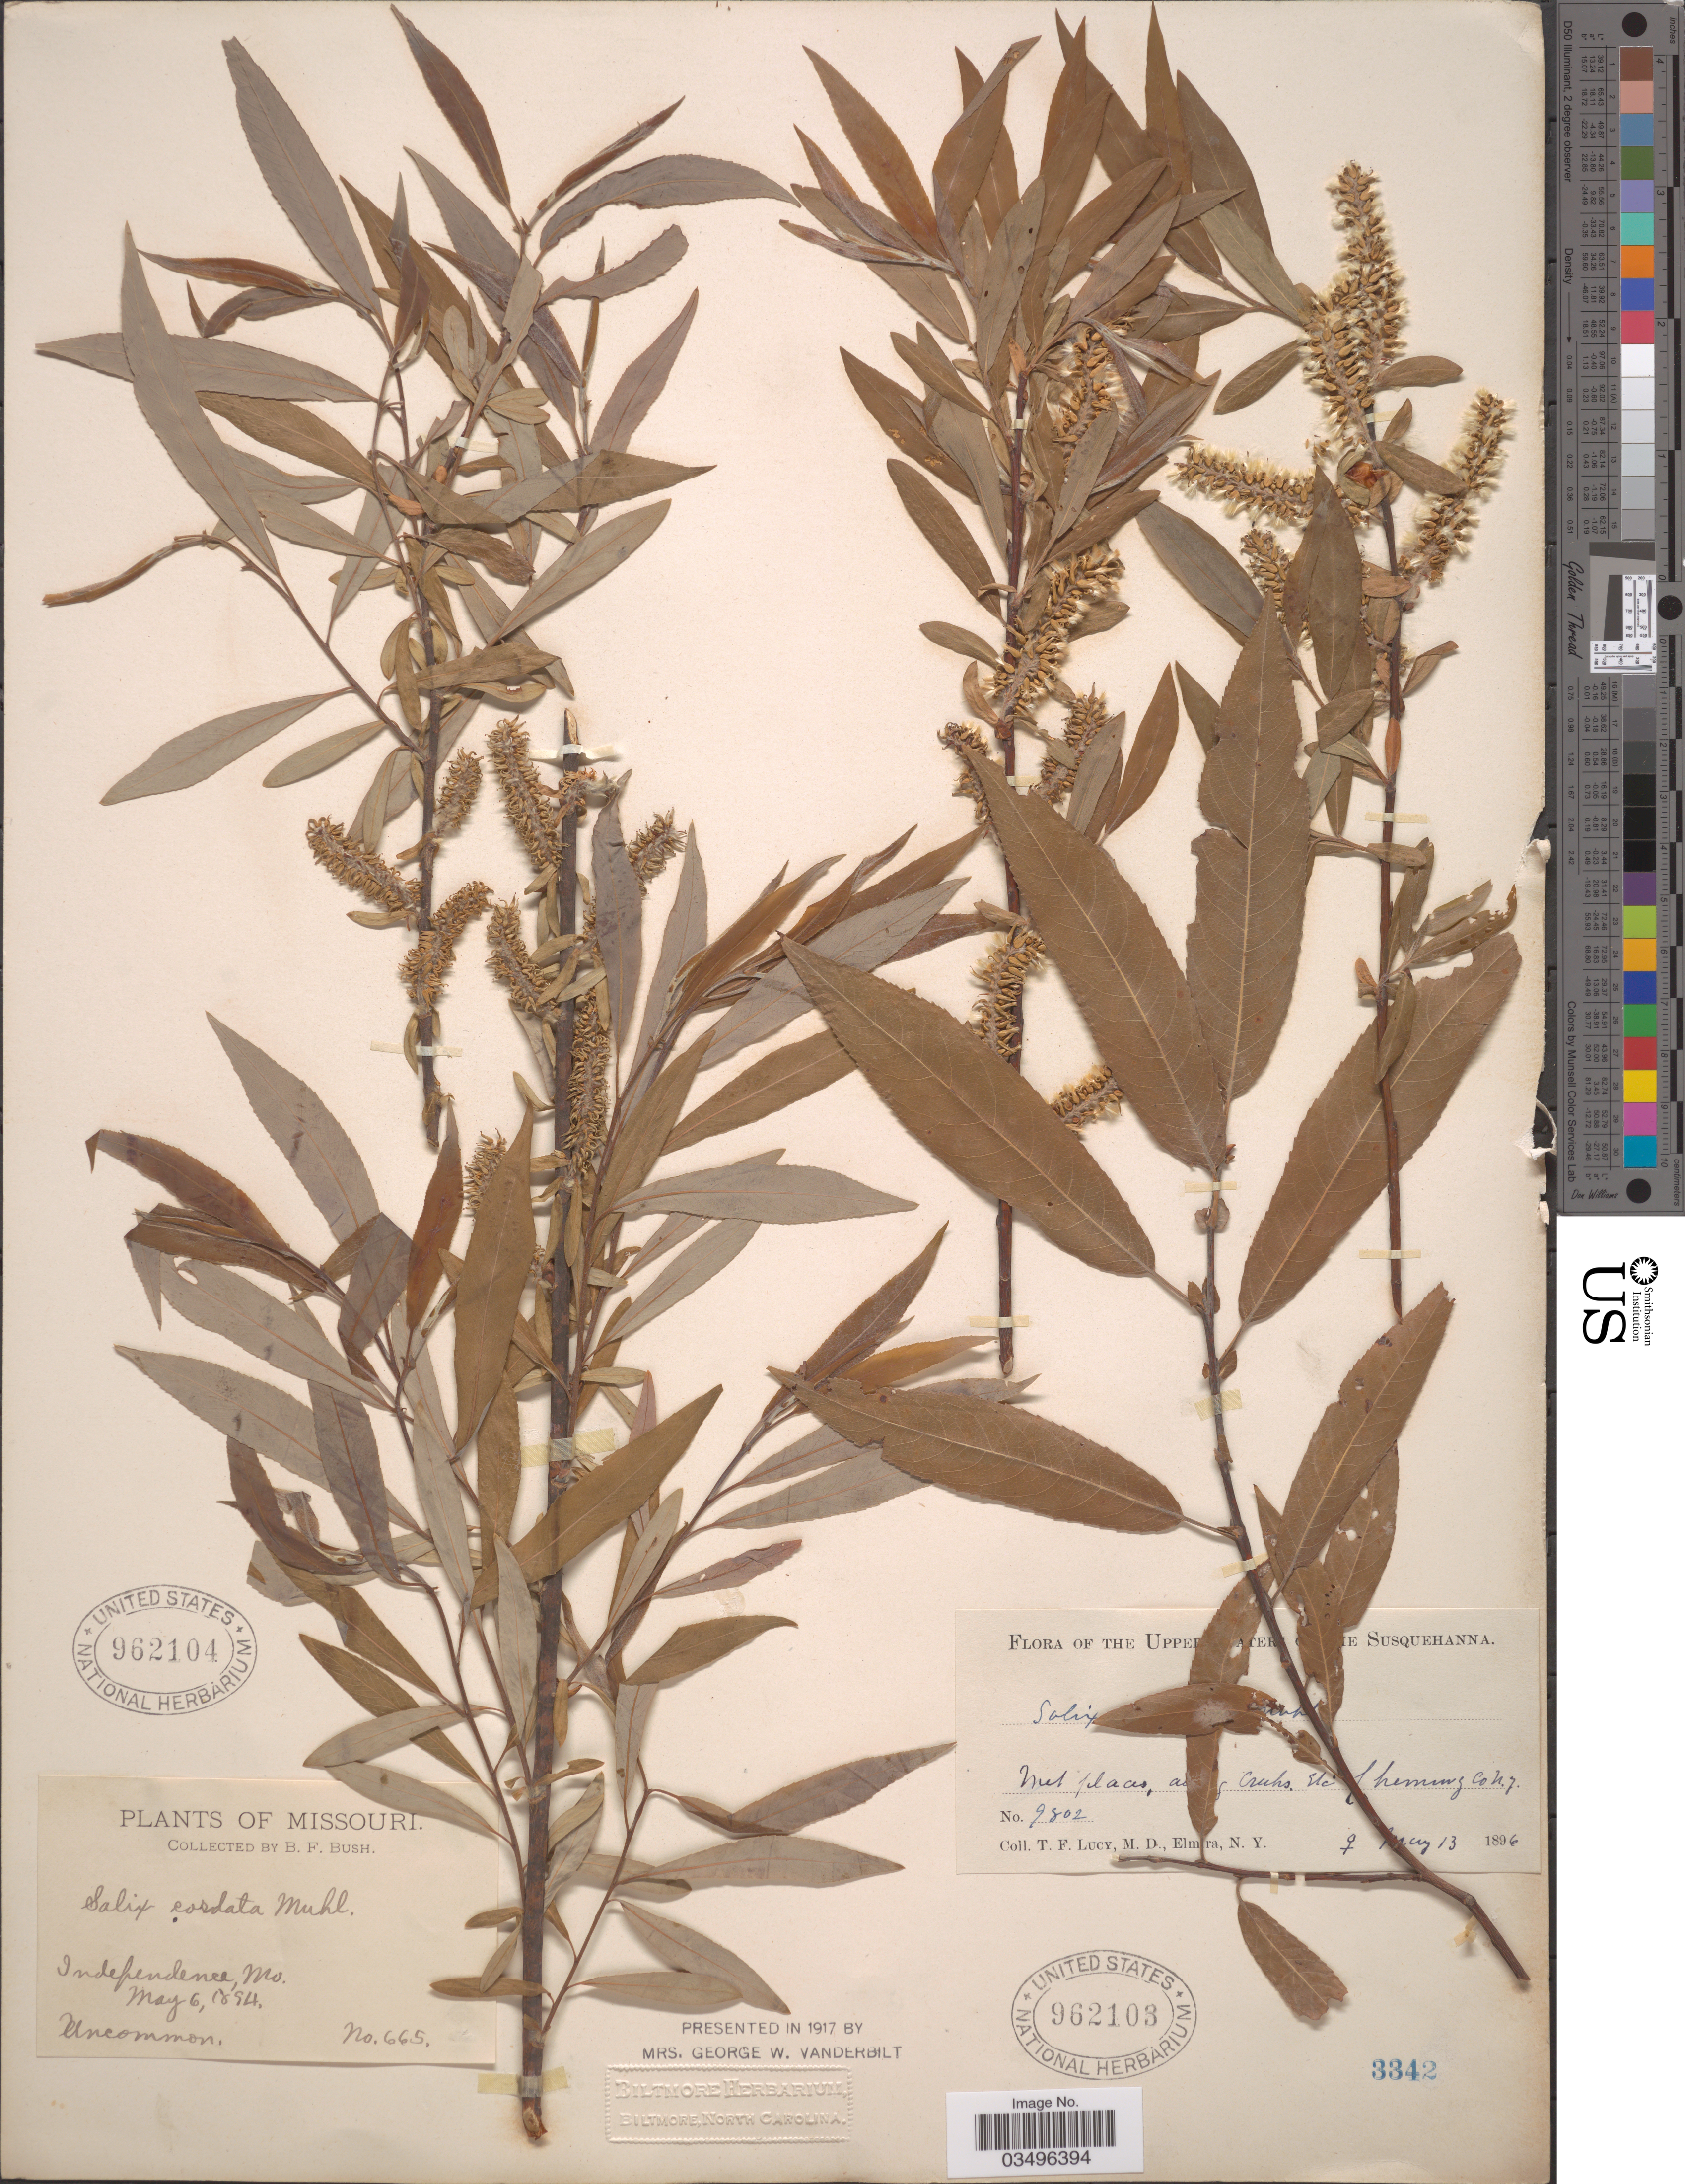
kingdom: Plantae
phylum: Tracheophyta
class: Magnoliopsida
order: Malpighiales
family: Salicaceae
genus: Salix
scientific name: Salix cordata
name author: Michx.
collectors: T. Lucy & M. Elmira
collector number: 9802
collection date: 1896-05-13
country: United States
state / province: New York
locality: Upper waters of the Susquehanna. Wet places, along Creeks. etc, Chemung Co.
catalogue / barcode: US 962103-2